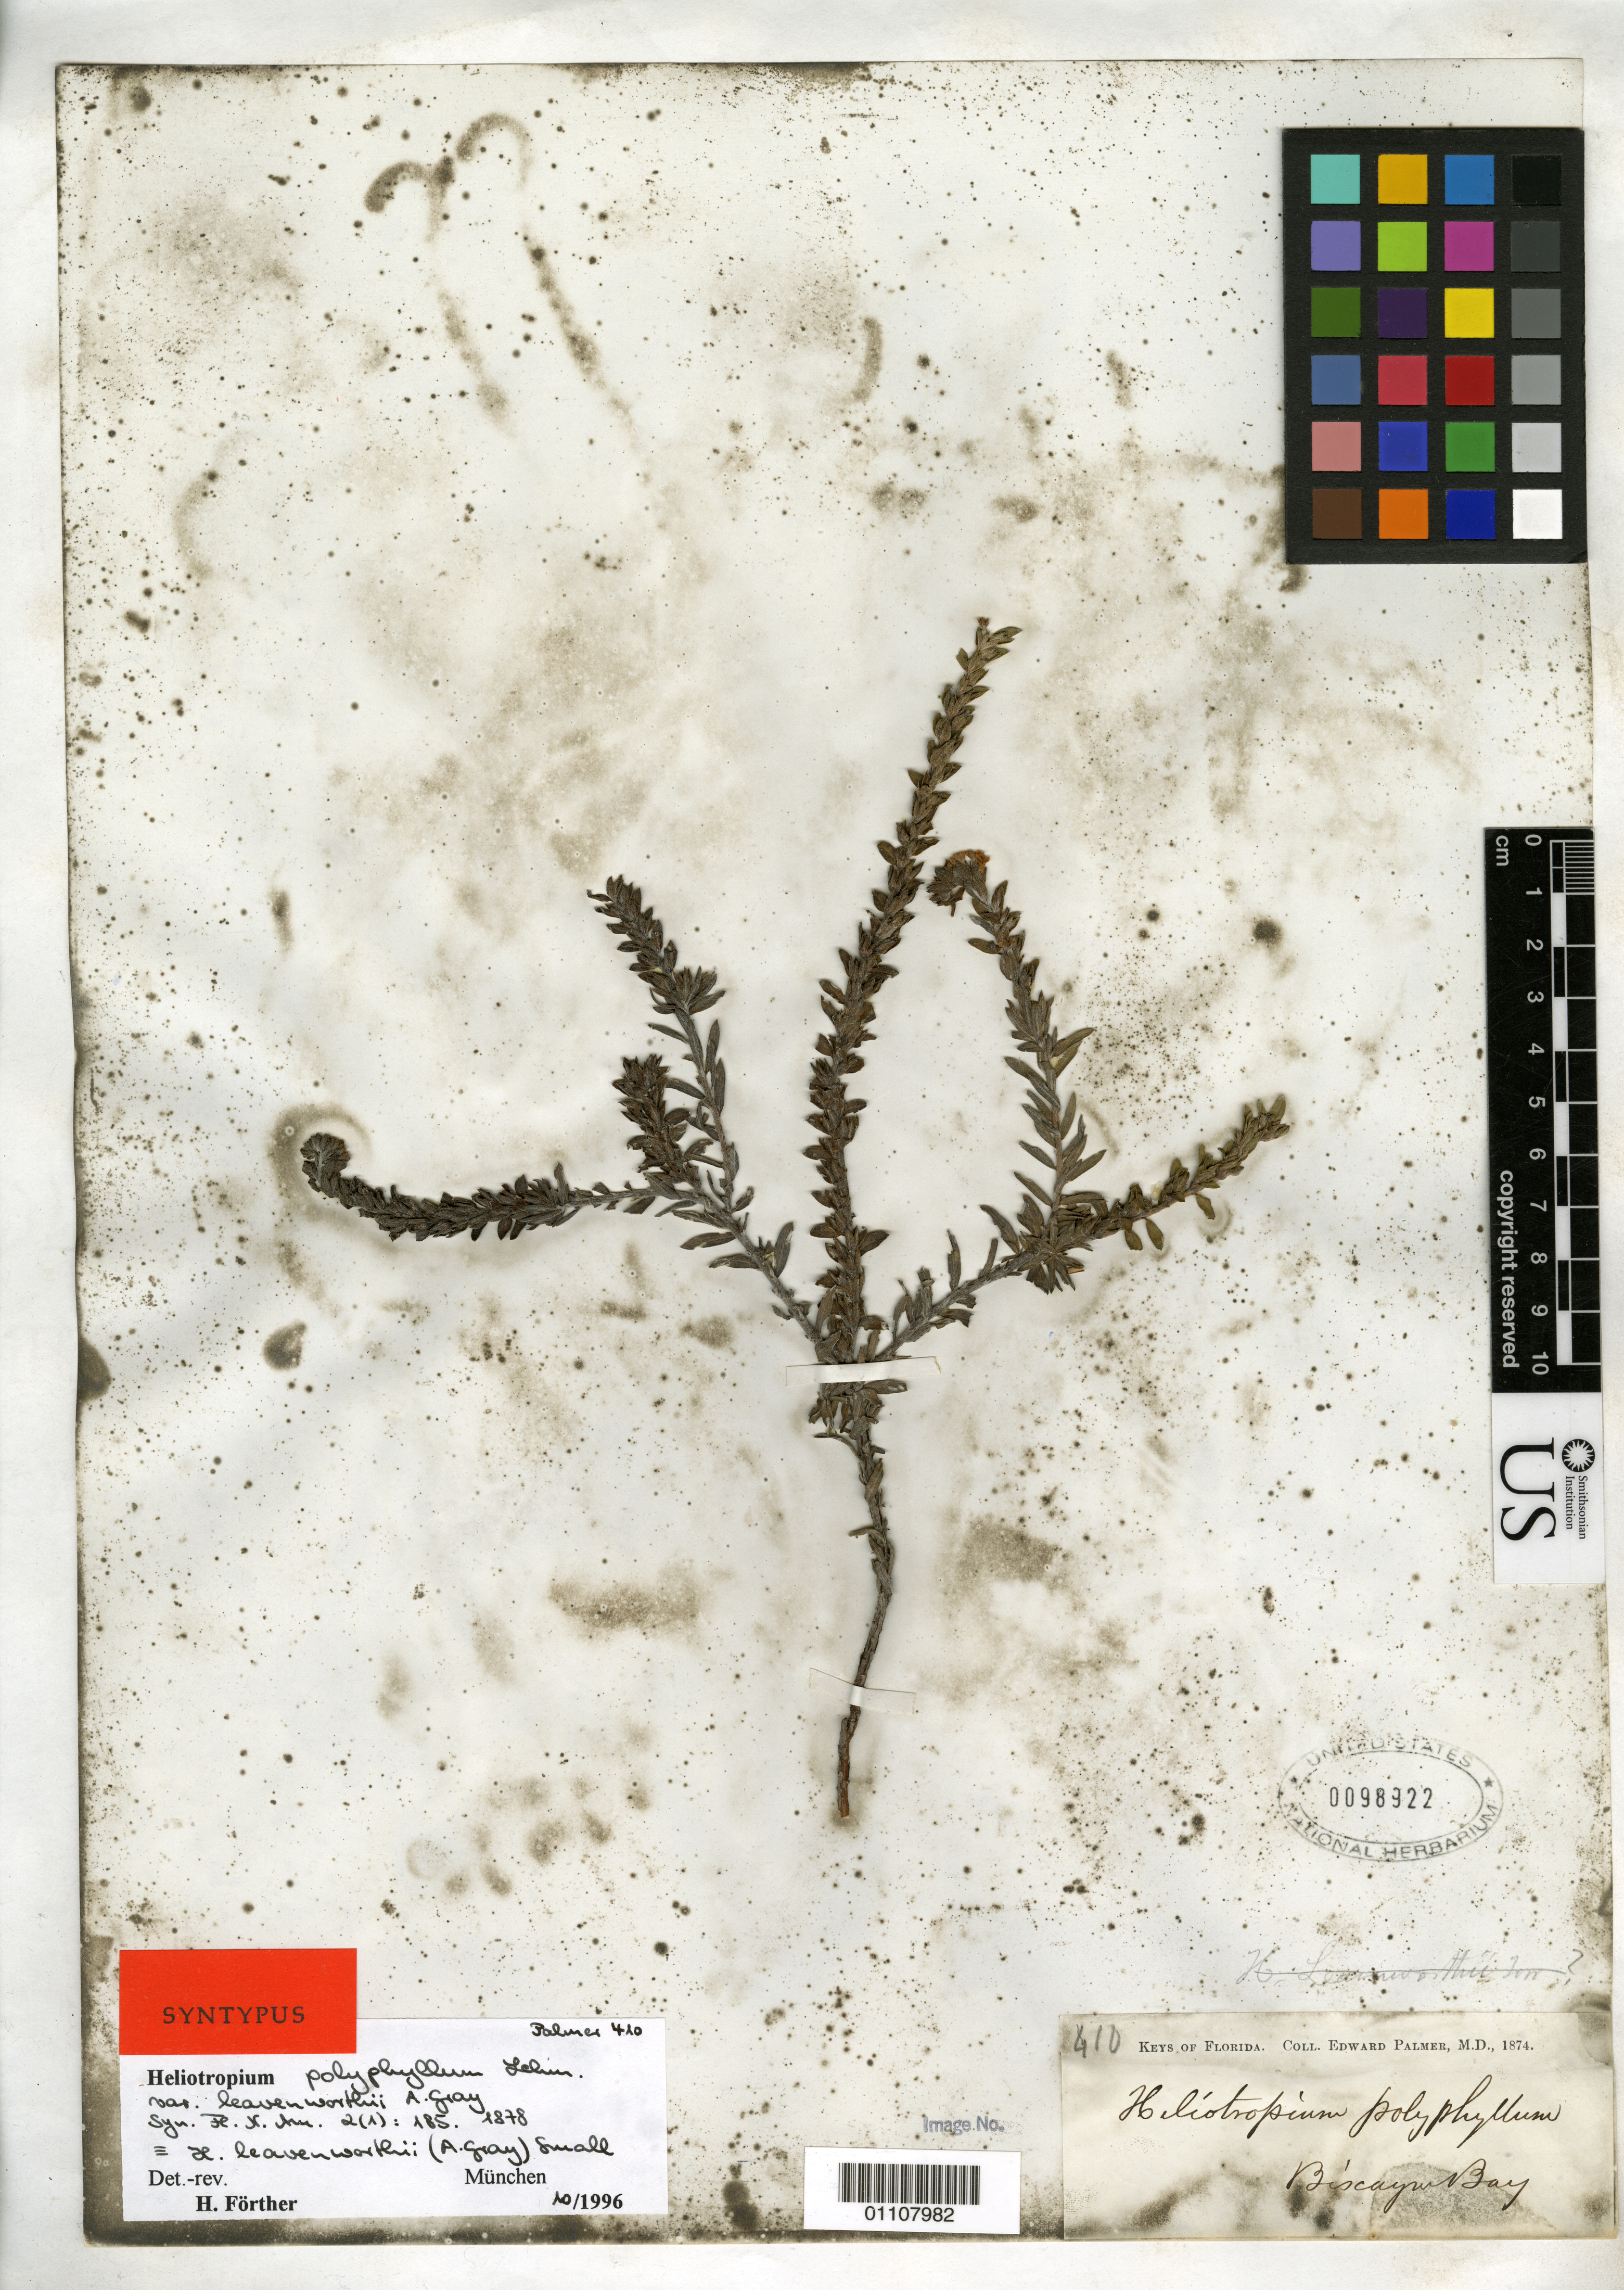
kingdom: Plantae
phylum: Tracheophyta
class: Magnoliopsida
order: Boraginales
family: Heliotropiaceae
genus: Heliotropium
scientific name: Heliotropium polyphyllum var. leavenworthii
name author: A. Gray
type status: Syntype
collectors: E. Palmer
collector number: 410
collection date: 1874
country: United States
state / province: Florida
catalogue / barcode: US 98922